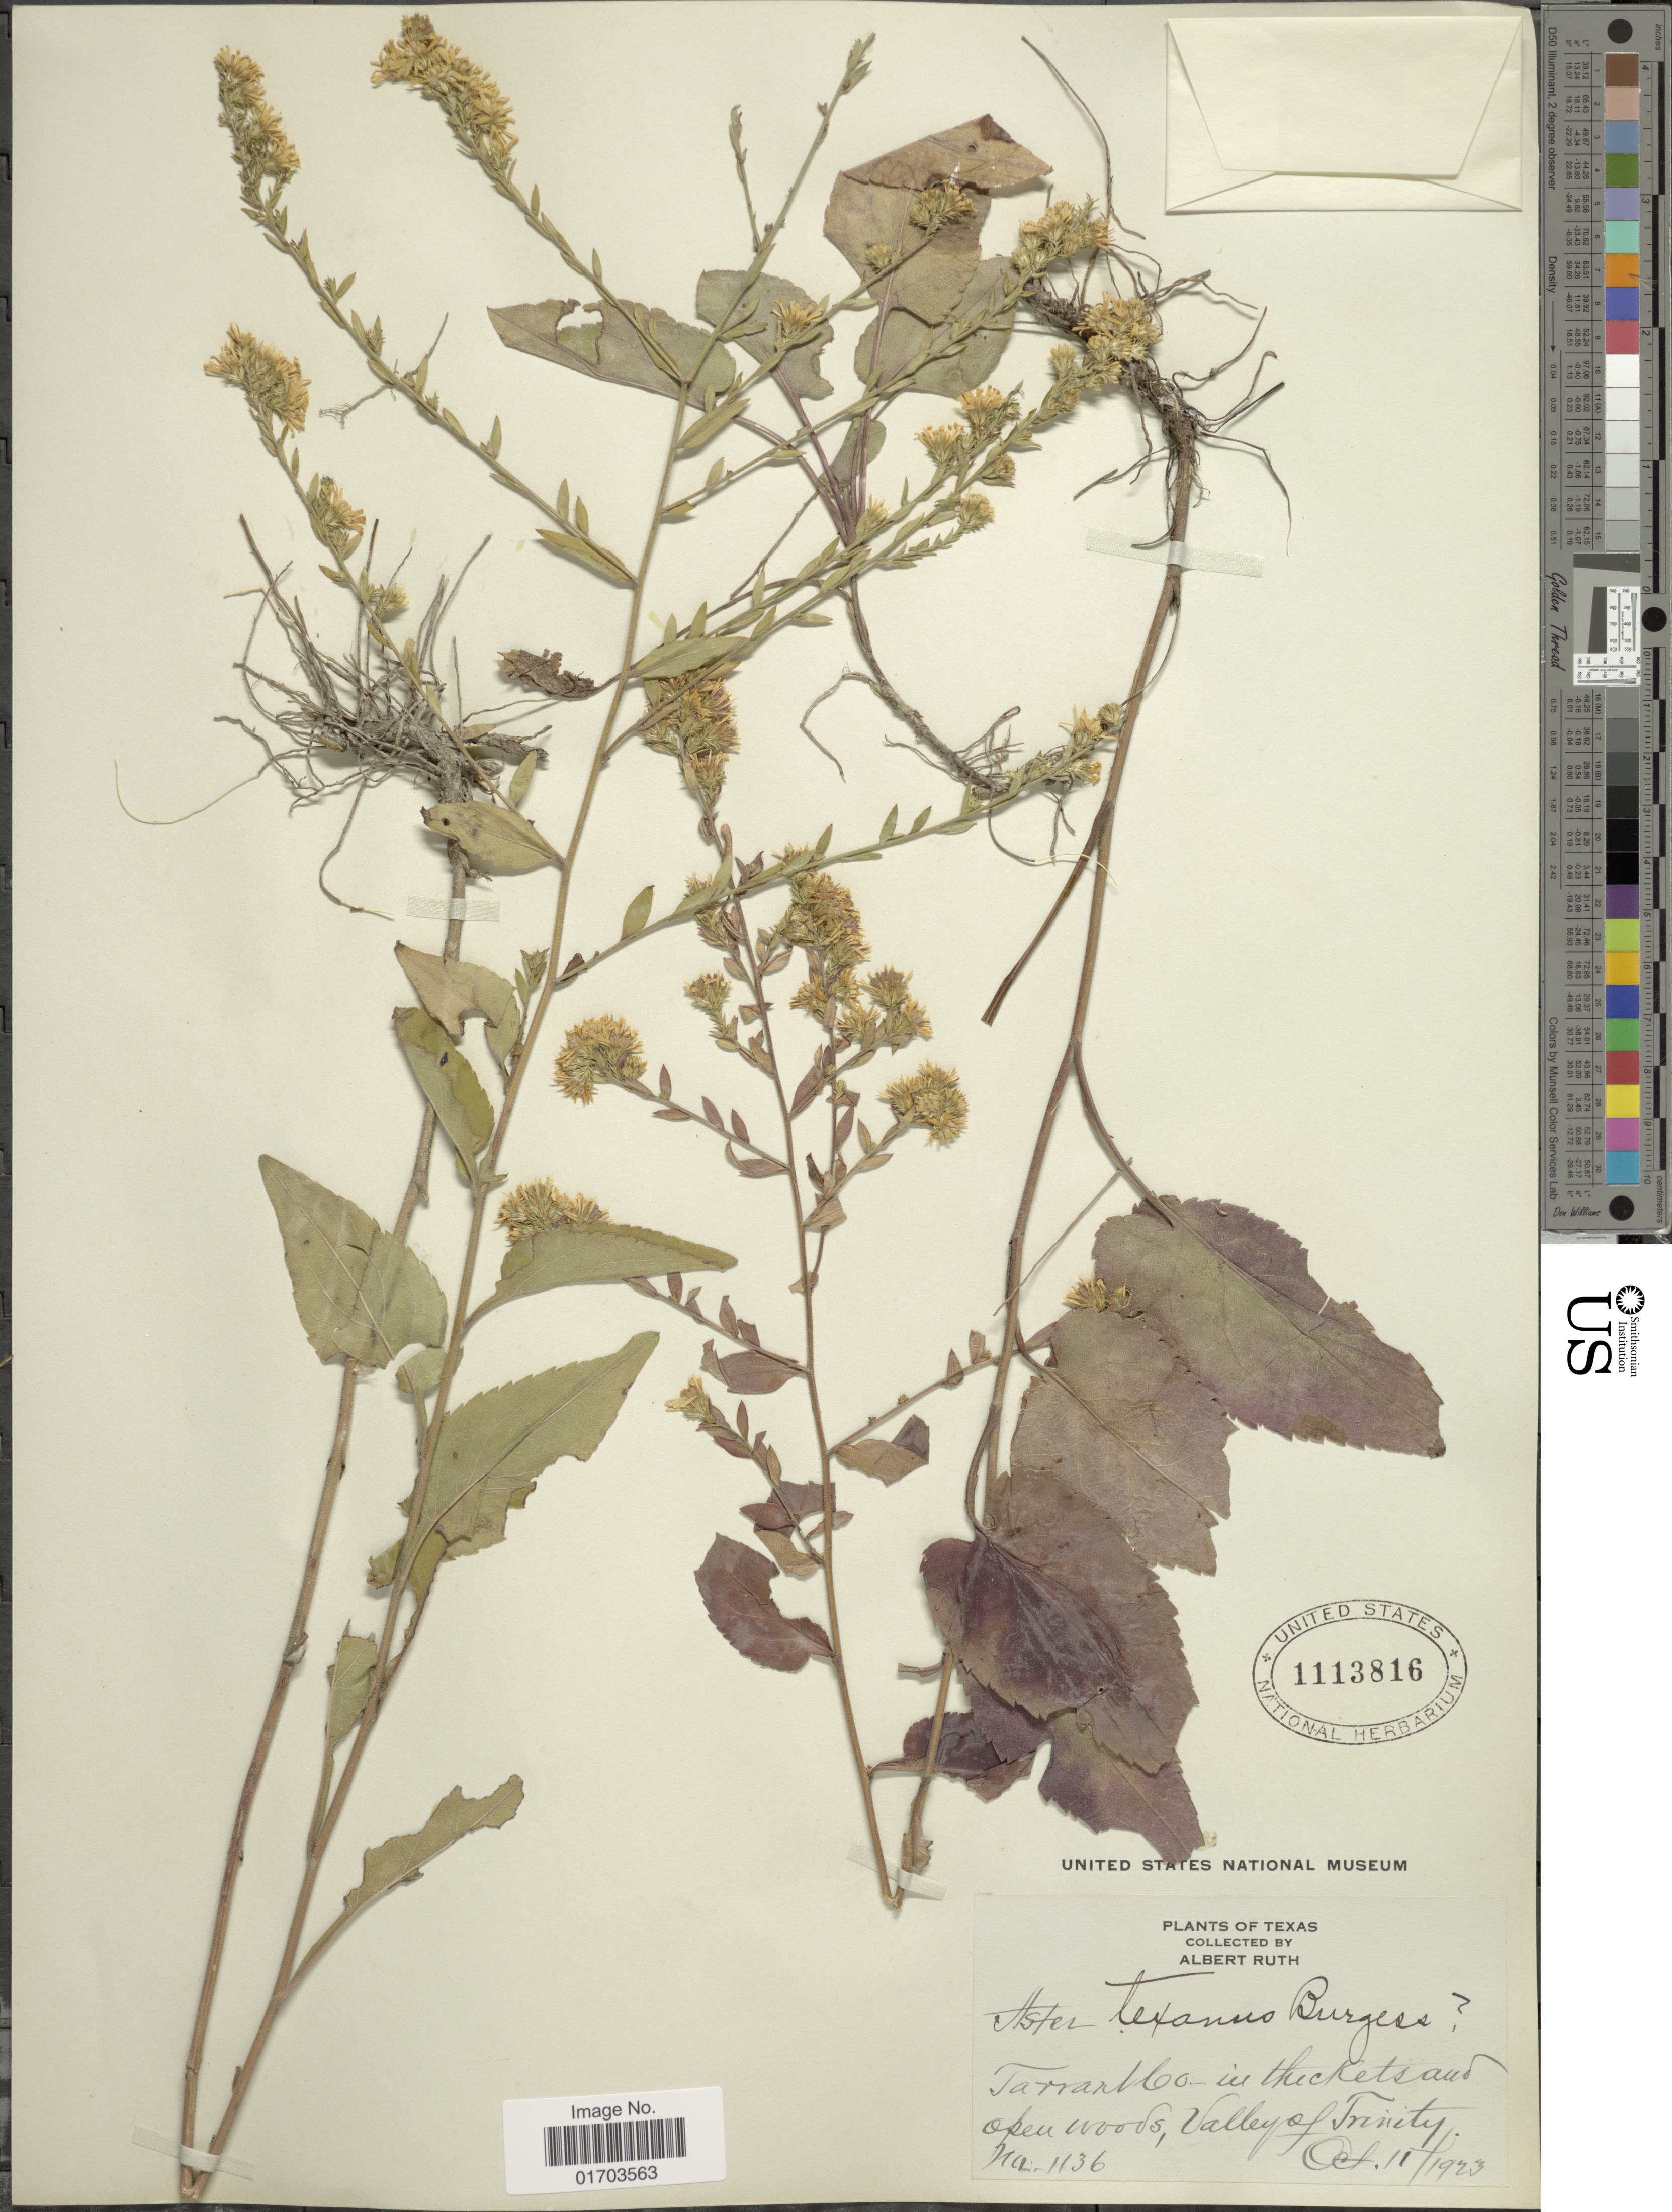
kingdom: Plantae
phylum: Tracheophyta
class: Magnoliopsida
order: Asterales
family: Asteraceae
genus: Symphyotrichum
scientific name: Symphyotrichum texanum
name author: (E.S. Burgess) Semple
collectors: A. Ruth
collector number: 1136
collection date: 1923-10-11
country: United States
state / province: Texas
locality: Tarrant Co. in thickets and open woods, Valley of Trinity.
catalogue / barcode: US 1113816